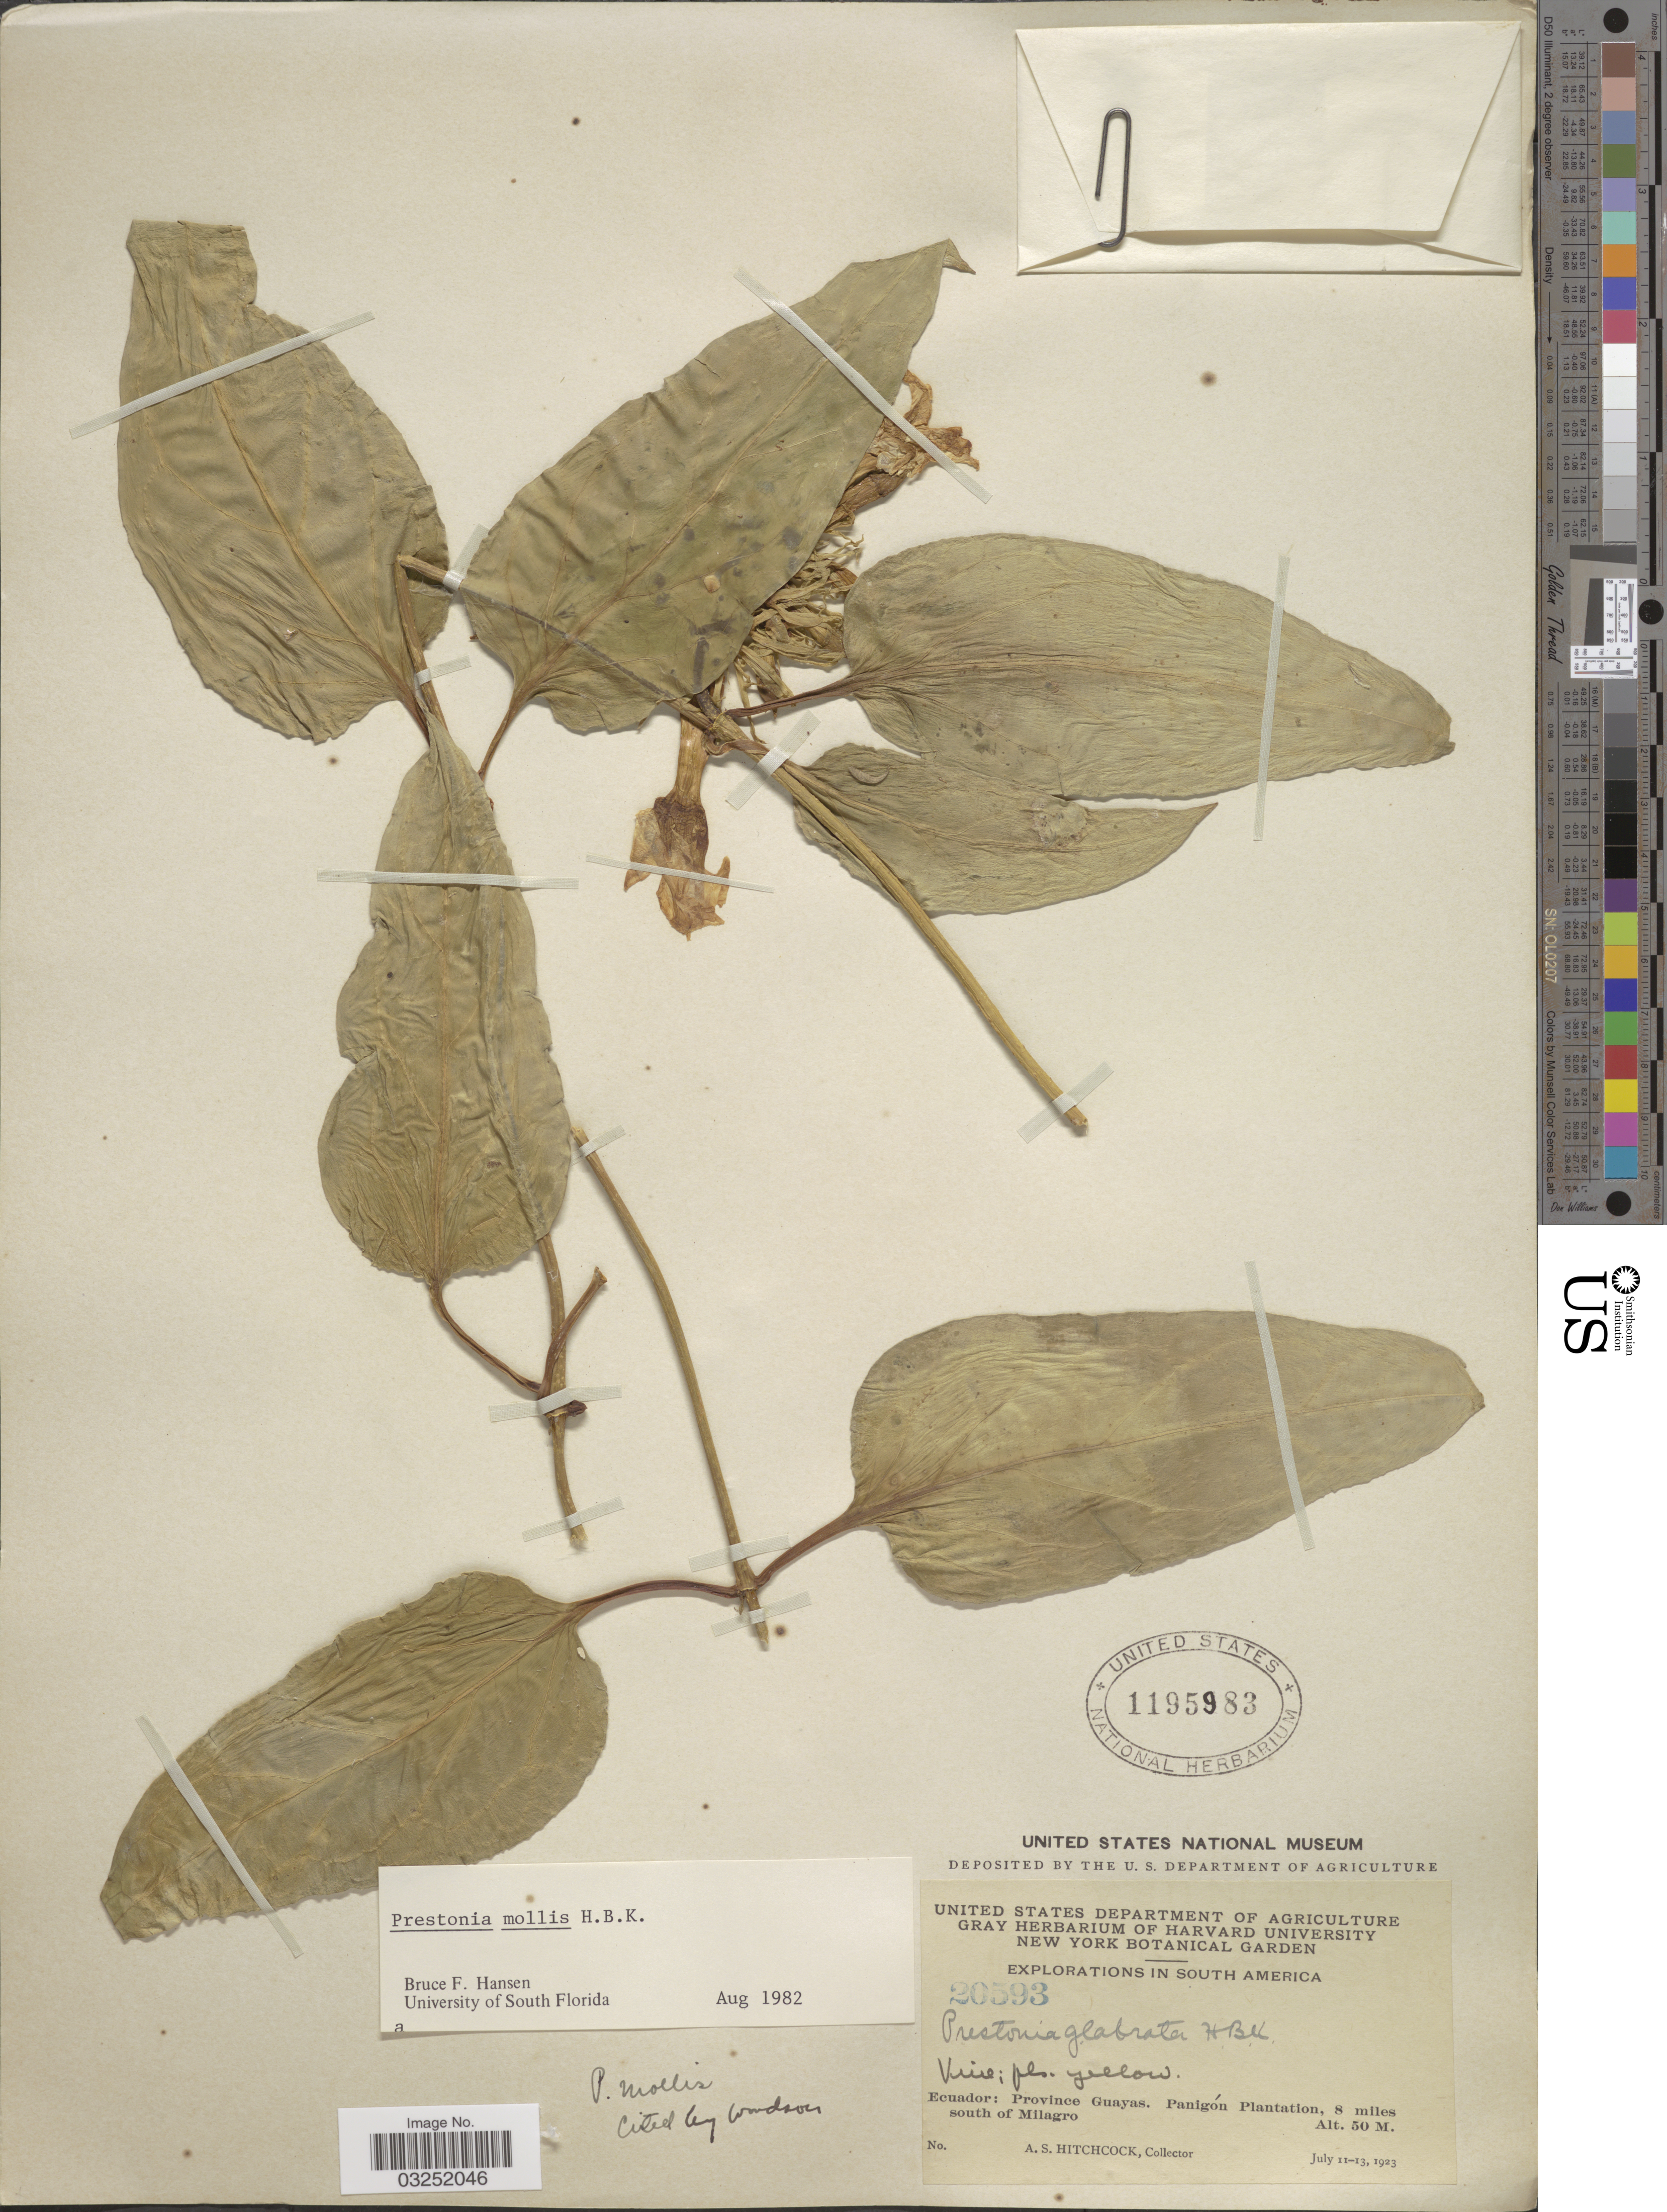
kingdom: Plantae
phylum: Tracheophyta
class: Magnoliopsida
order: Gentianales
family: Apocynaceae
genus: Prestonia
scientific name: Prestonia mollis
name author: Kunth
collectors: A. S. Hitchcock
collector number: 20593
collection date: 1923-07-11/1923-07-13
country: Ecuador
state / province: Guayas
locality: Province Guayas, Panigón Plantation, 8 miles south of Milagro.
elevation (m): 50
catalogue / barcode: US 1195983